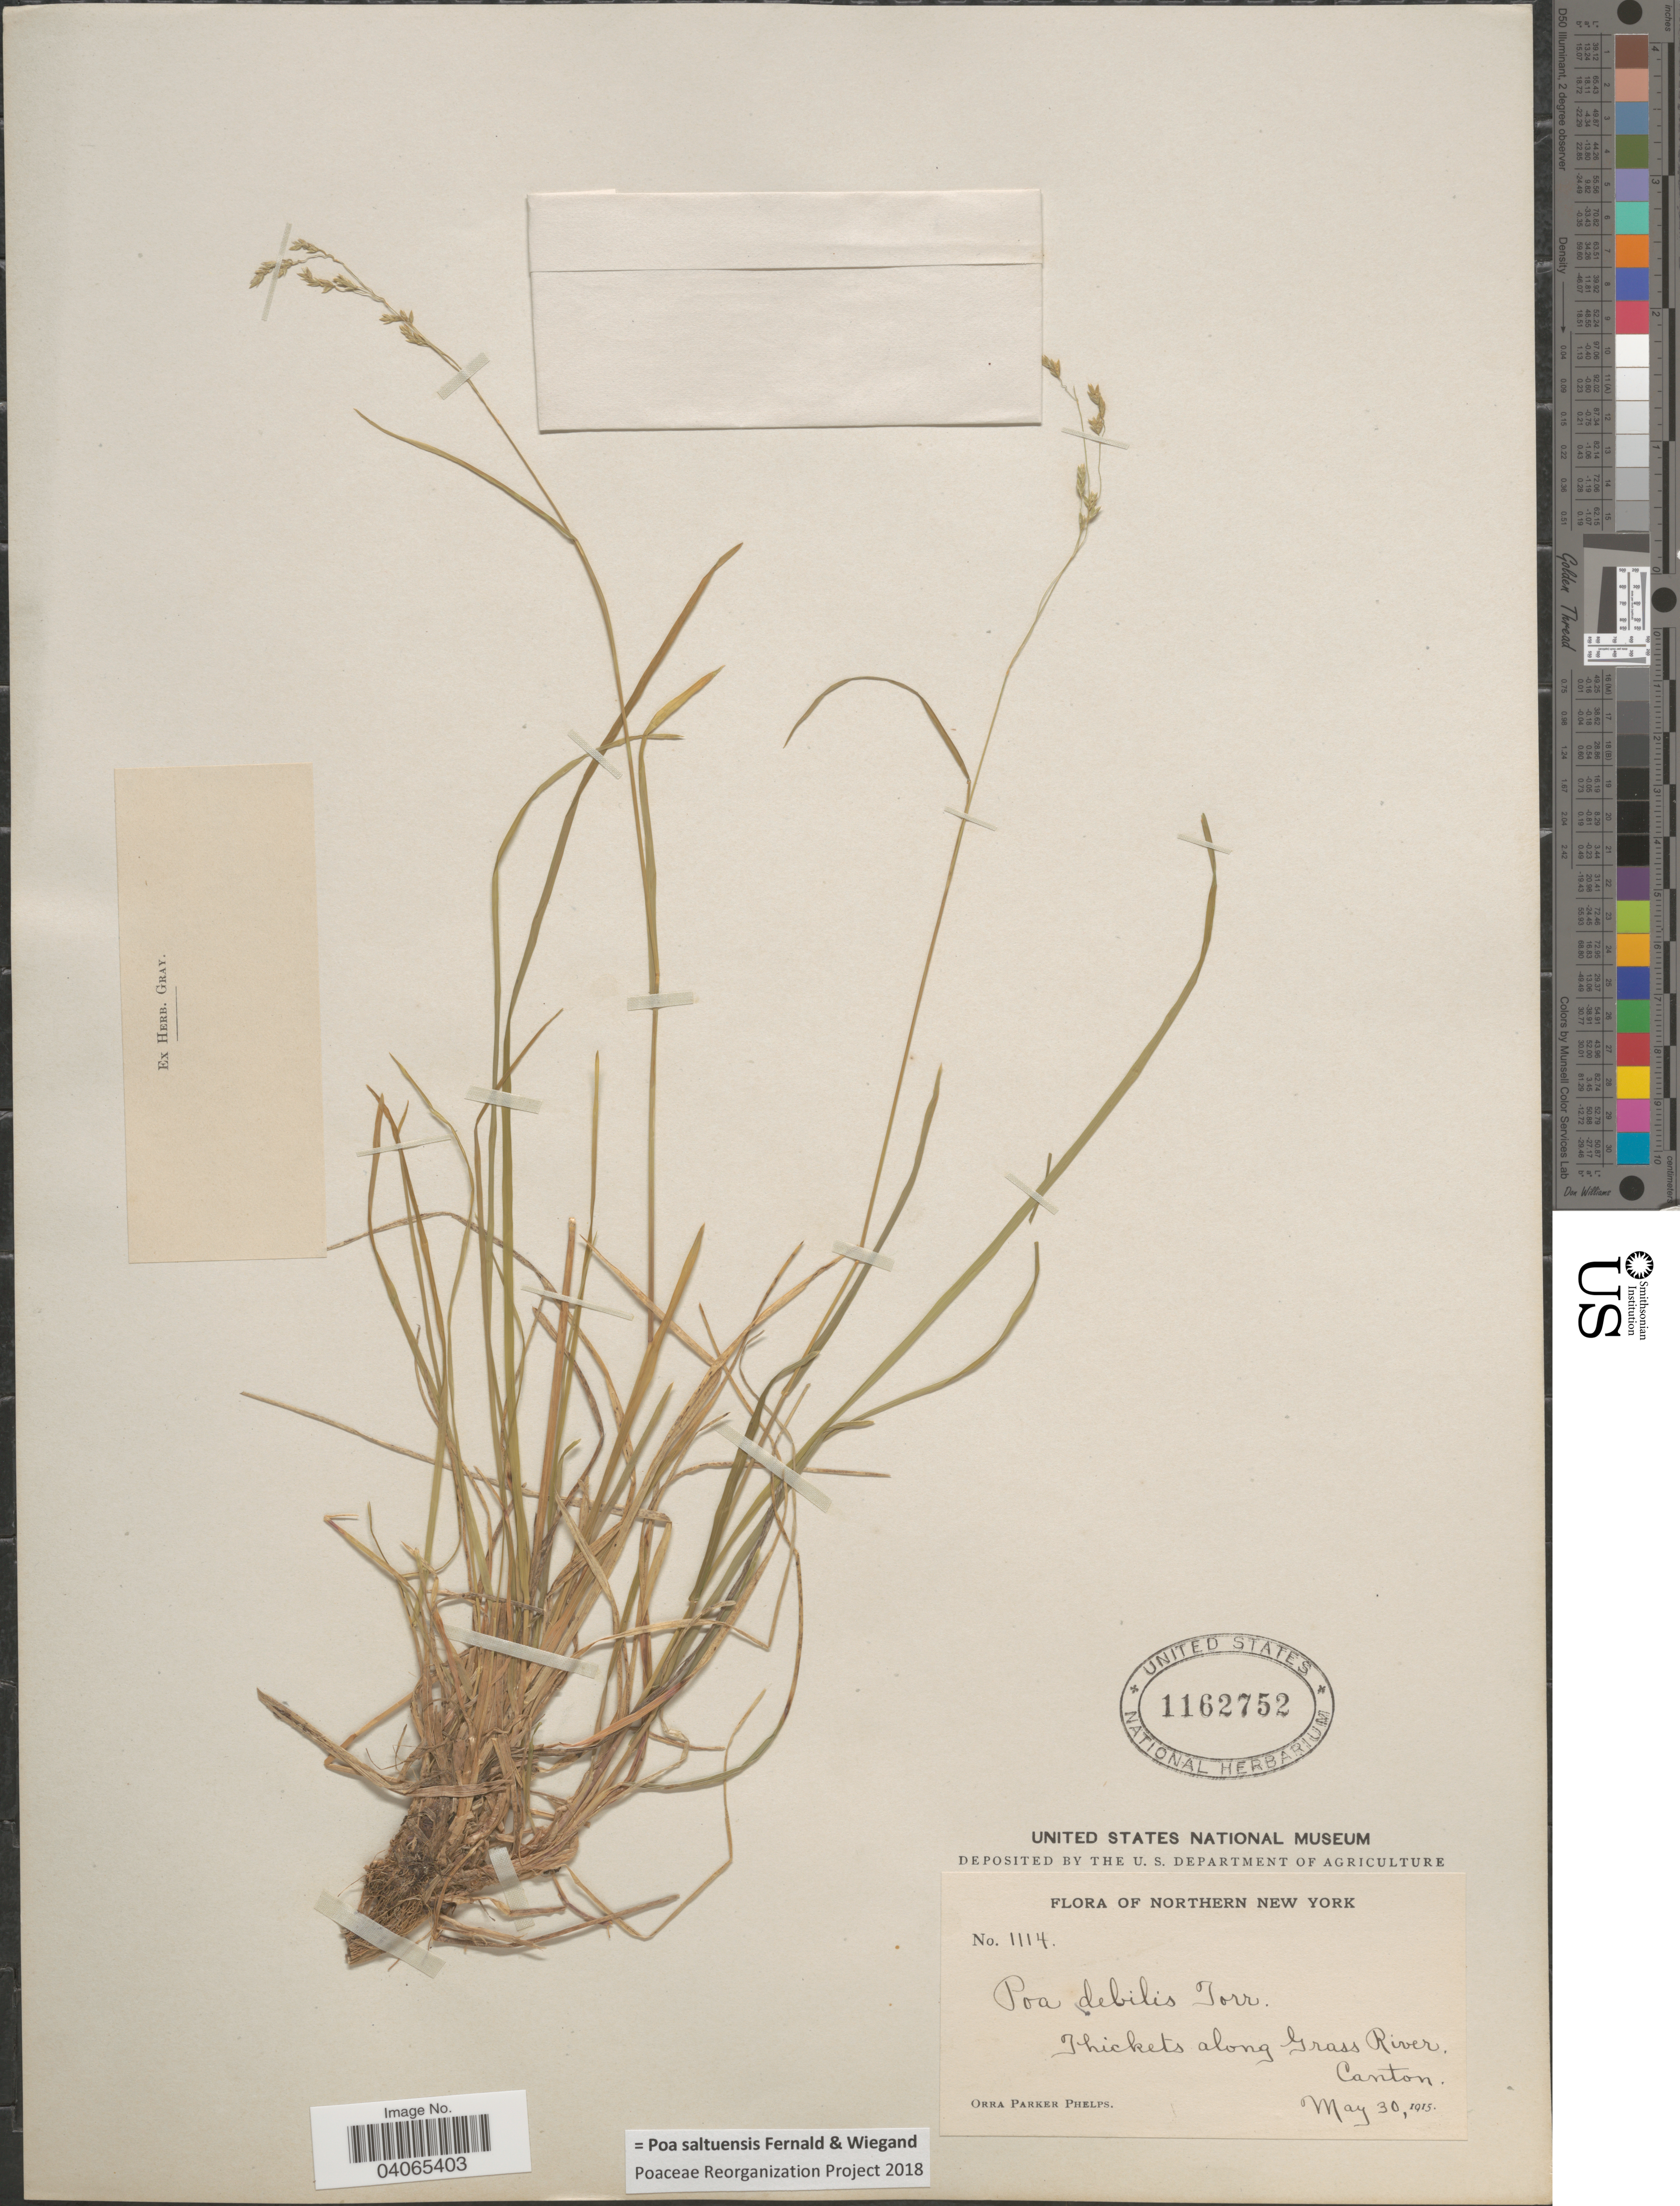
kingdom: Plantae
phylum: Tracheophyta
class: Liliopsida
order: Poales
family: Poaceae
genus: Poa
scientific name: Poa saltuensis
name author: Fernald & Wiegand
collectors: O. P. Phelps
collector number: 1114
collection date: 1915-05-30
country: United States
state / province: New York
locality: Northern New York. Thickets along Grass River. Canton.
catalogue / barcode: US 1162752